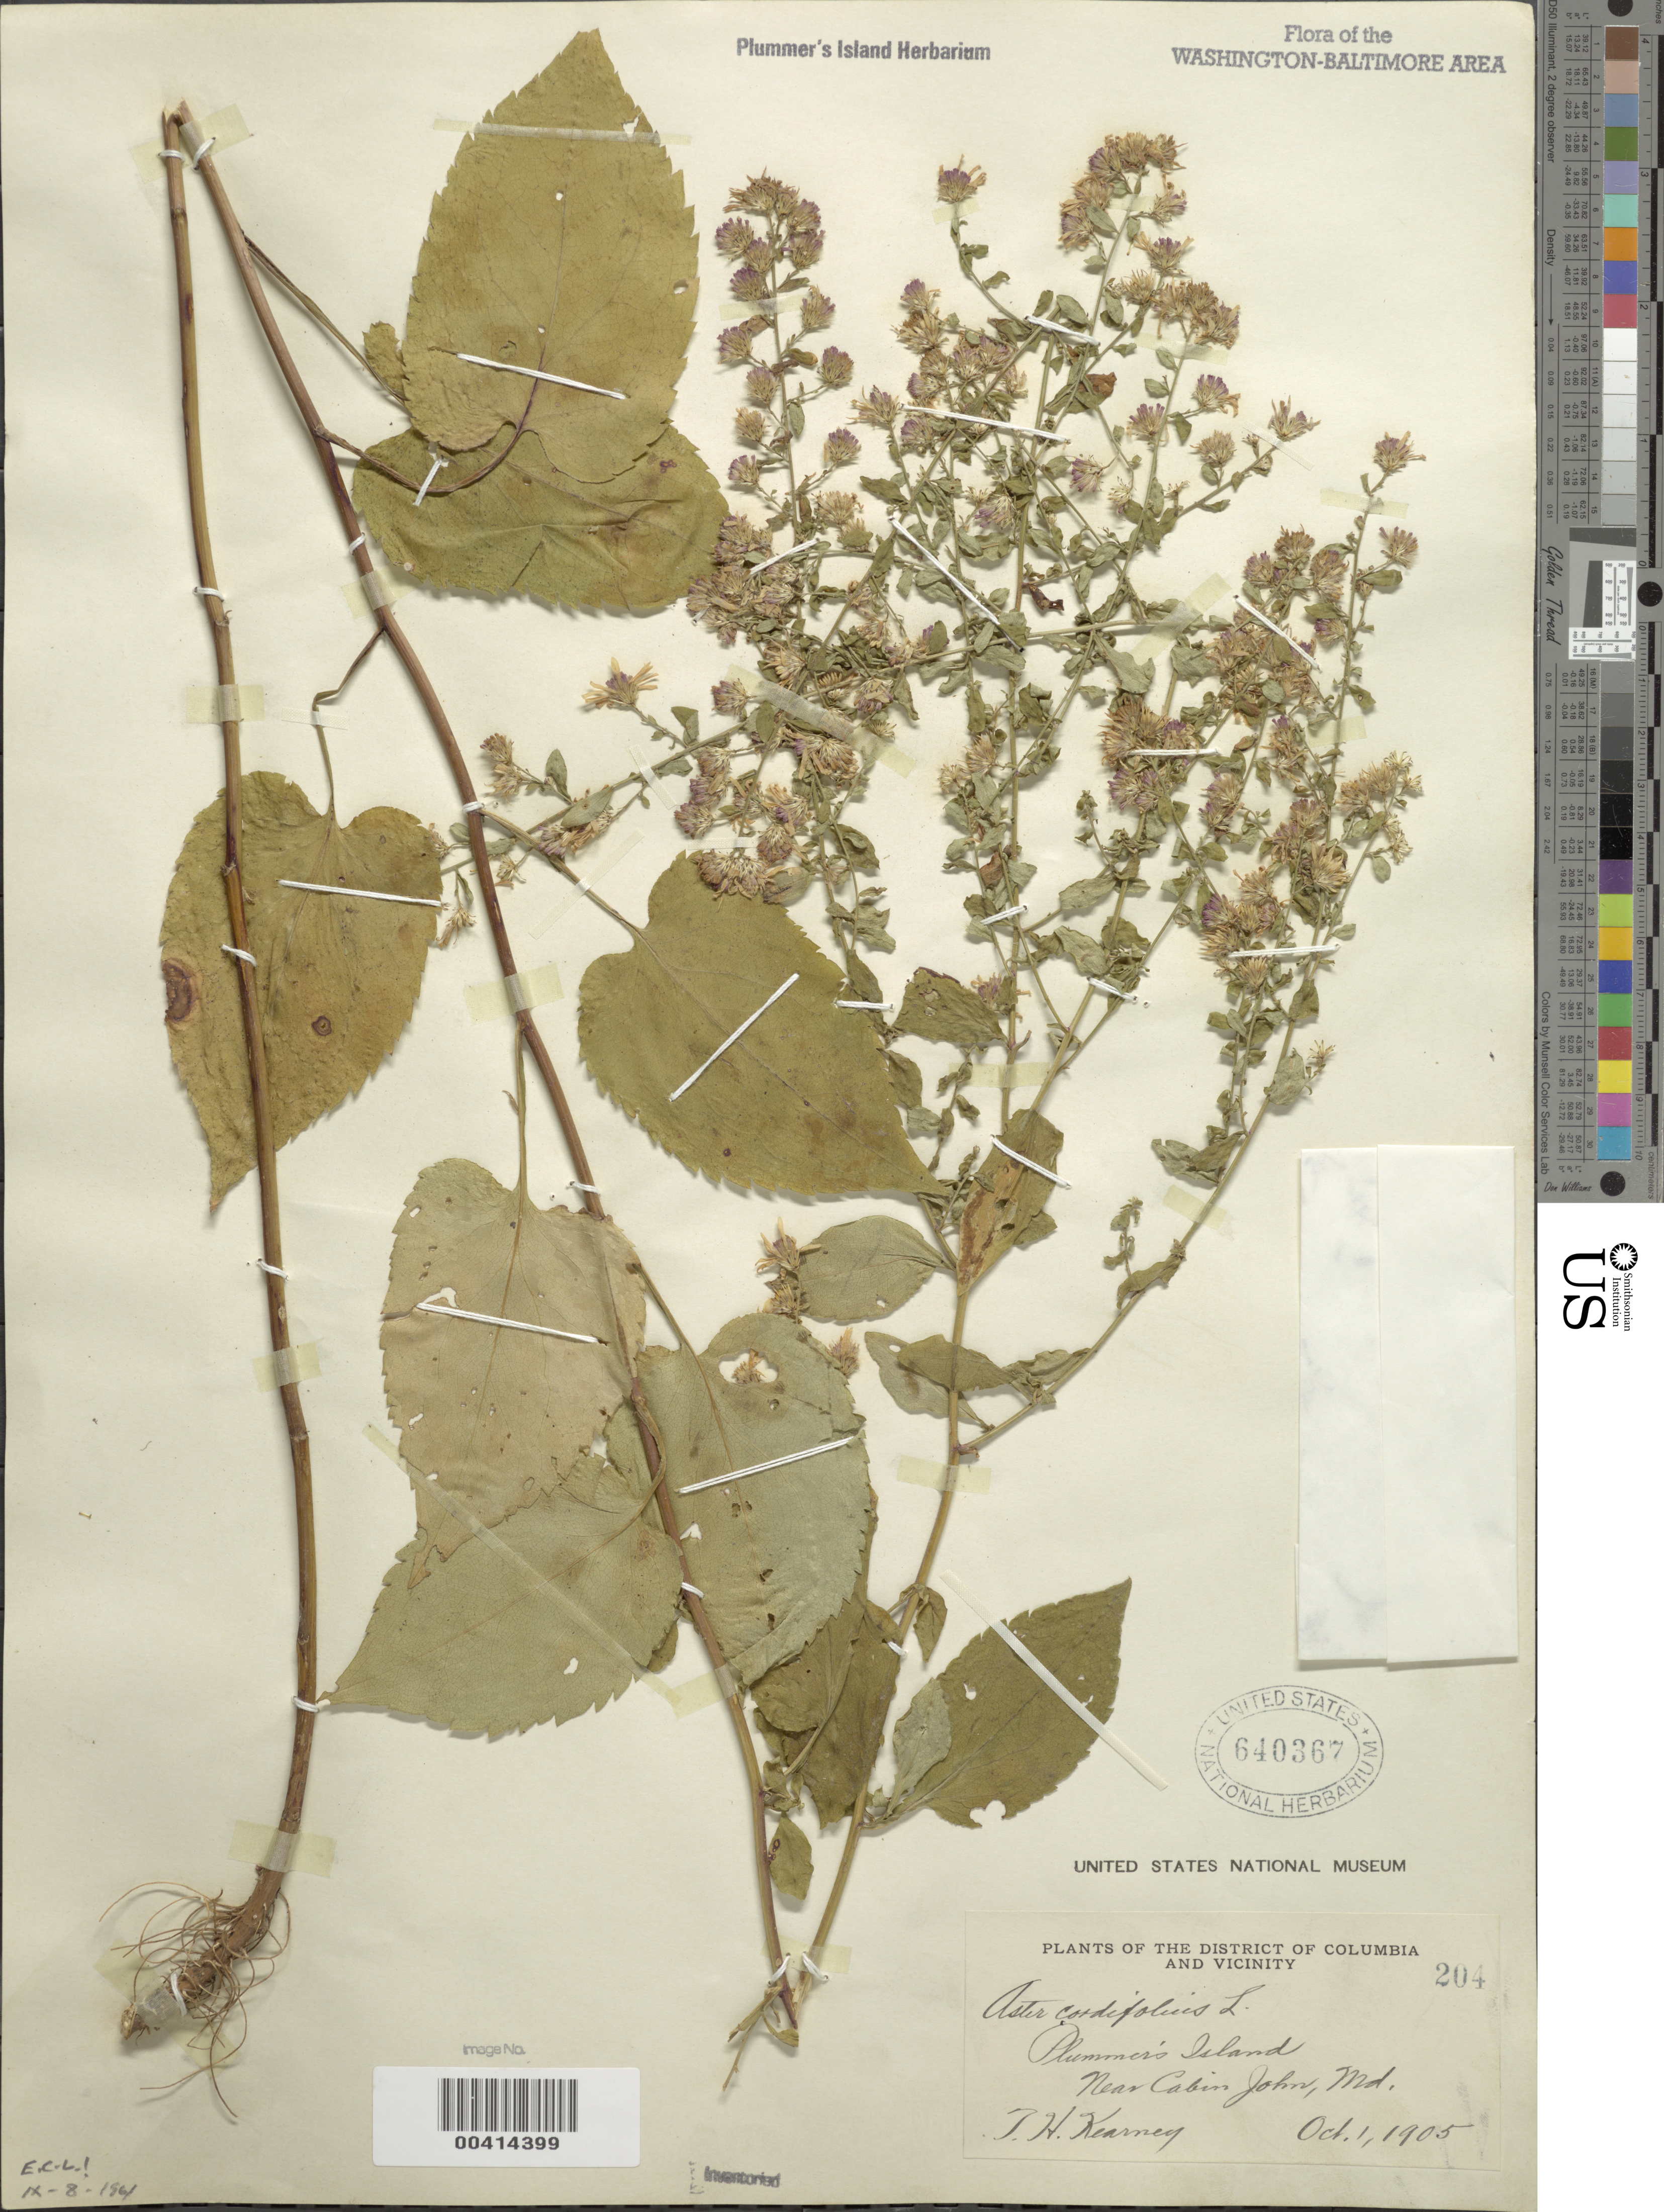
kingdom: Plantae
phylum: Tracheophyta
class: Magnoliopsida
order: Asterales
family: Asteraceae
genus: Symphyotrichum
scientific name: Symphyotrichum cordifolium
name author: (L.) G.L. Nesom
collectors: T. H. Kearney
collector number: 204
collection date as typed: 01 Oct 1905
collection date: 1905-10-01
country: United States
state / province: Maryland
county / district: Montgomery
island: Plummers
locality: Plummer's Island C. & O. Canal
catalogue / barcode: US 640367